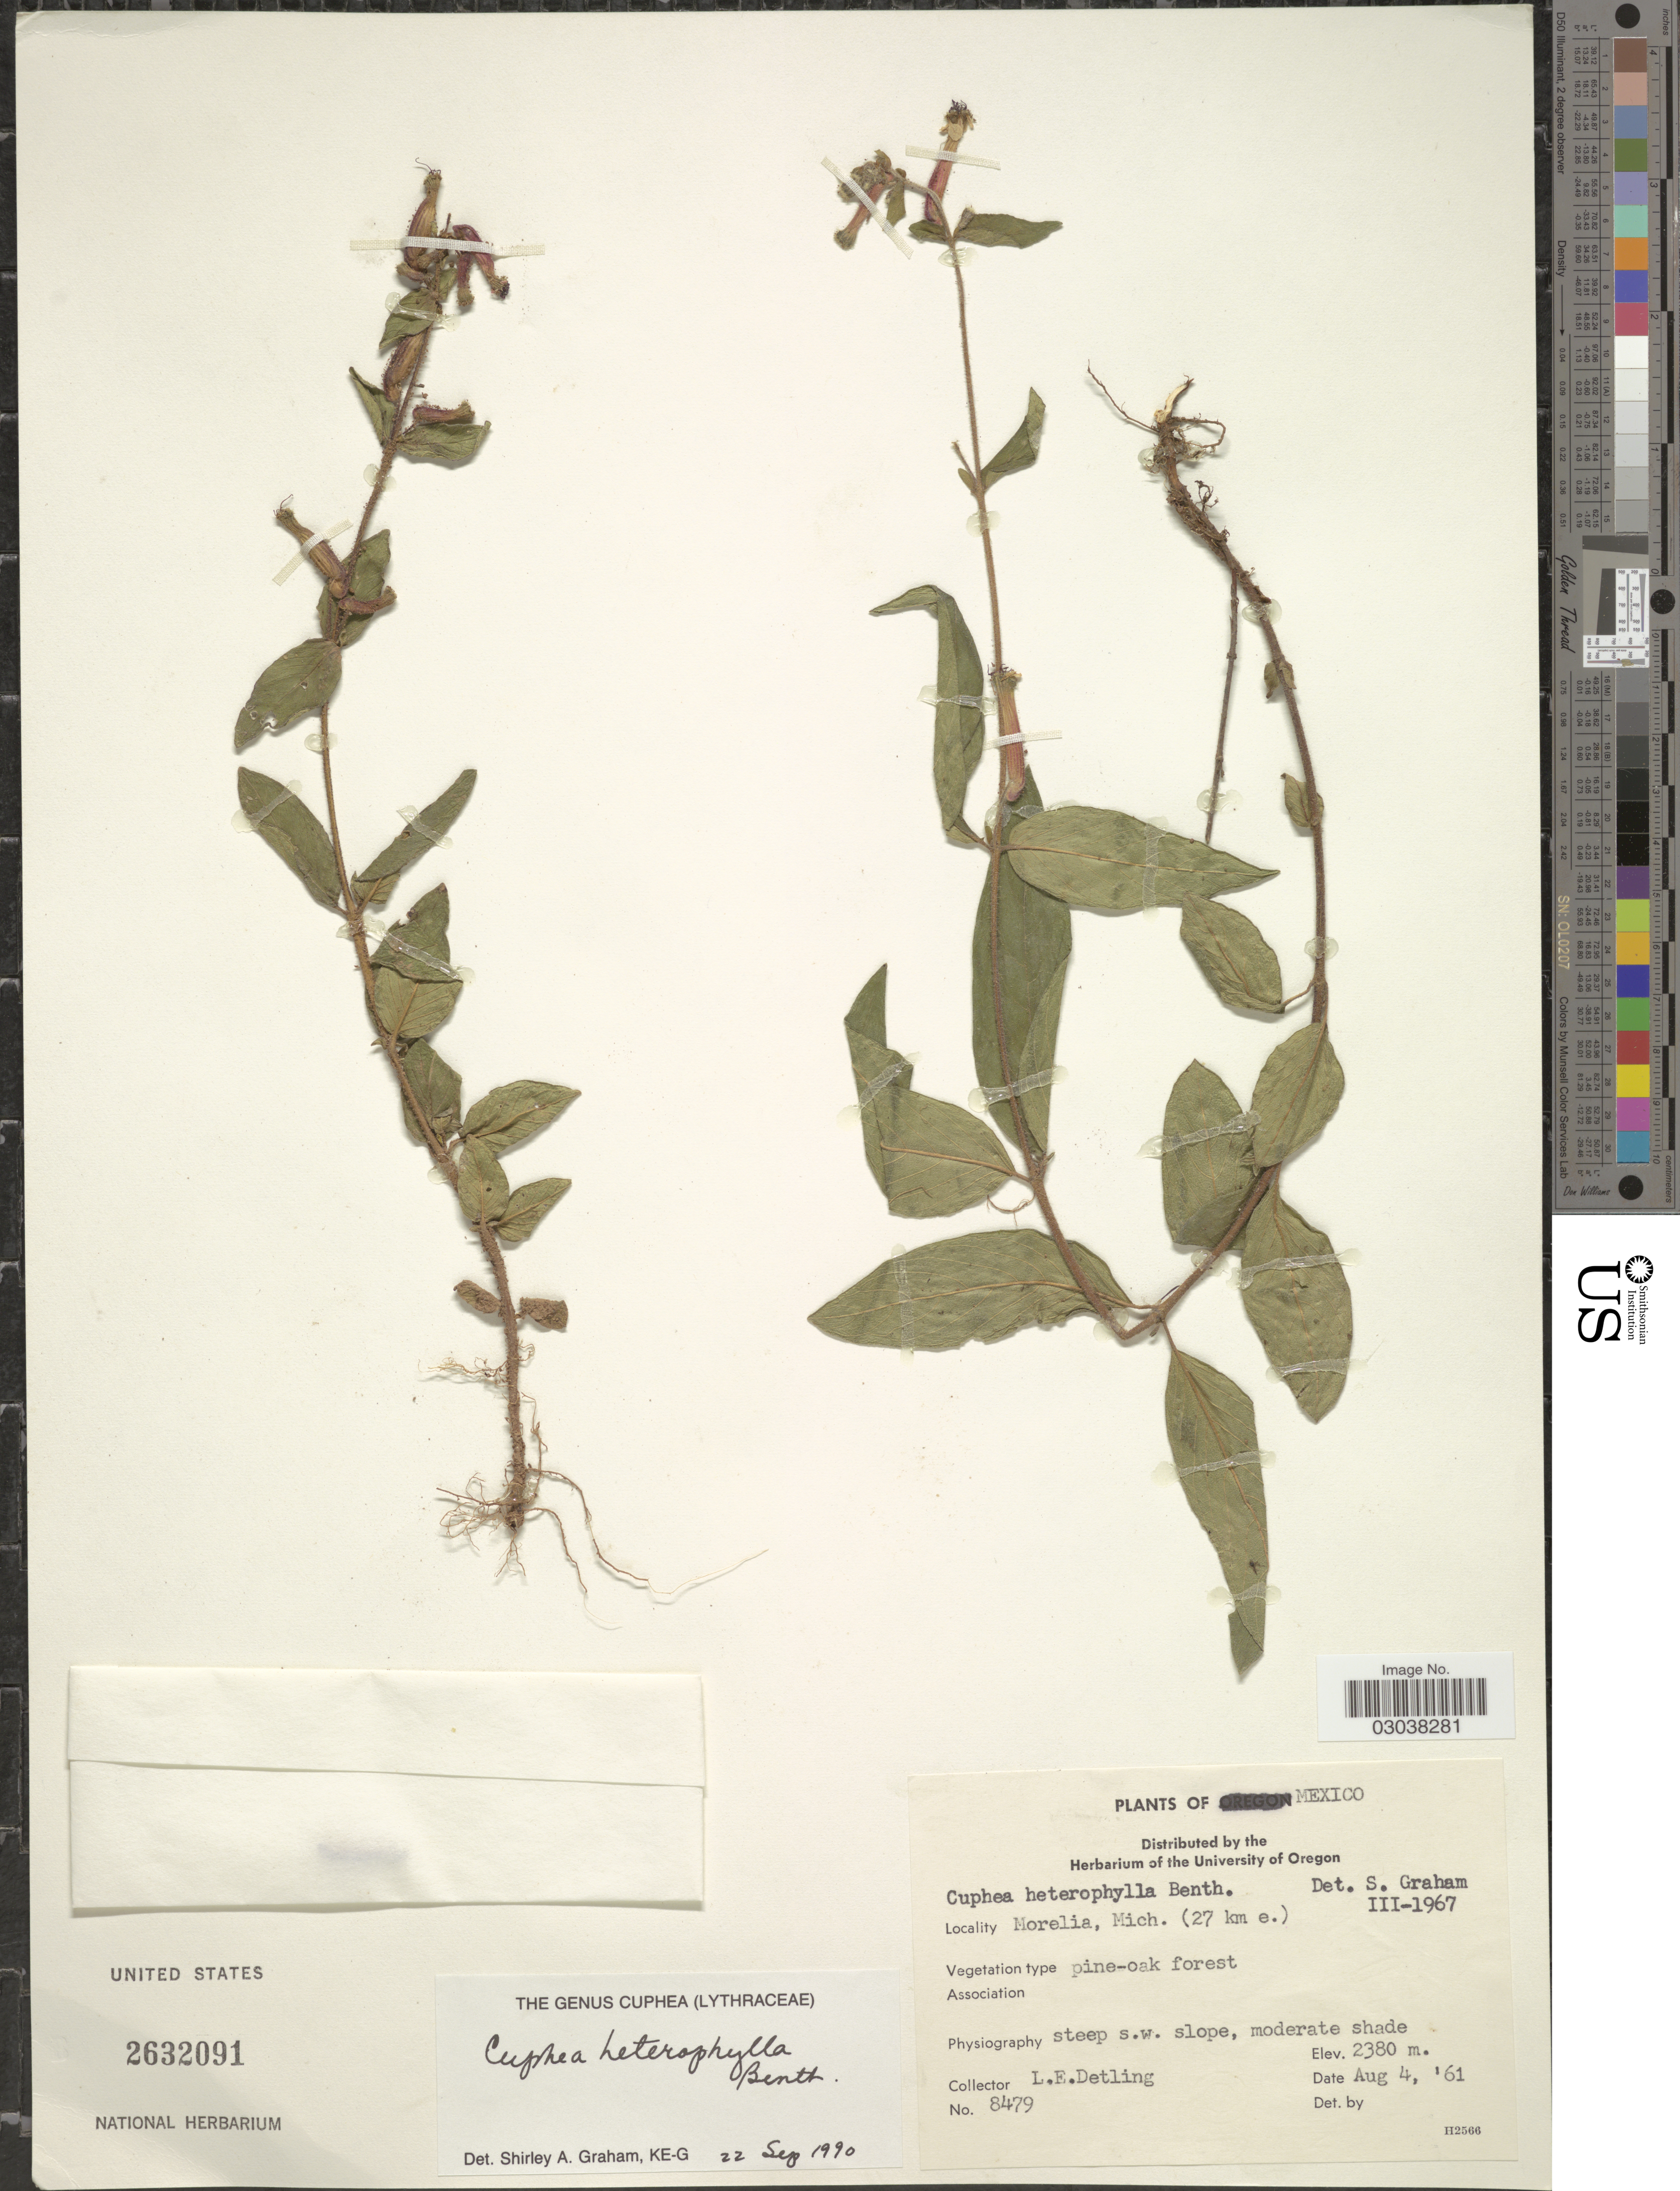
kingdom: Plantae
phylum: Tracheophyta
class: Magnoliopsida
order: Myrtales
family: Lythraceae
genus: Cuphea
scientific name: Cuphea heterophylla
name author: Benth.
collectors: L. E. Detling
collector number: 8479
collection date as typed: Transcribed d/m/y: 4/8/61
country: Mexico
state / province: Michoacán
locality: Morelia (27 km e.), steep s.w. slope, moderate shade.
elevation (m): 2380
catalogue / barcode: US 2632091